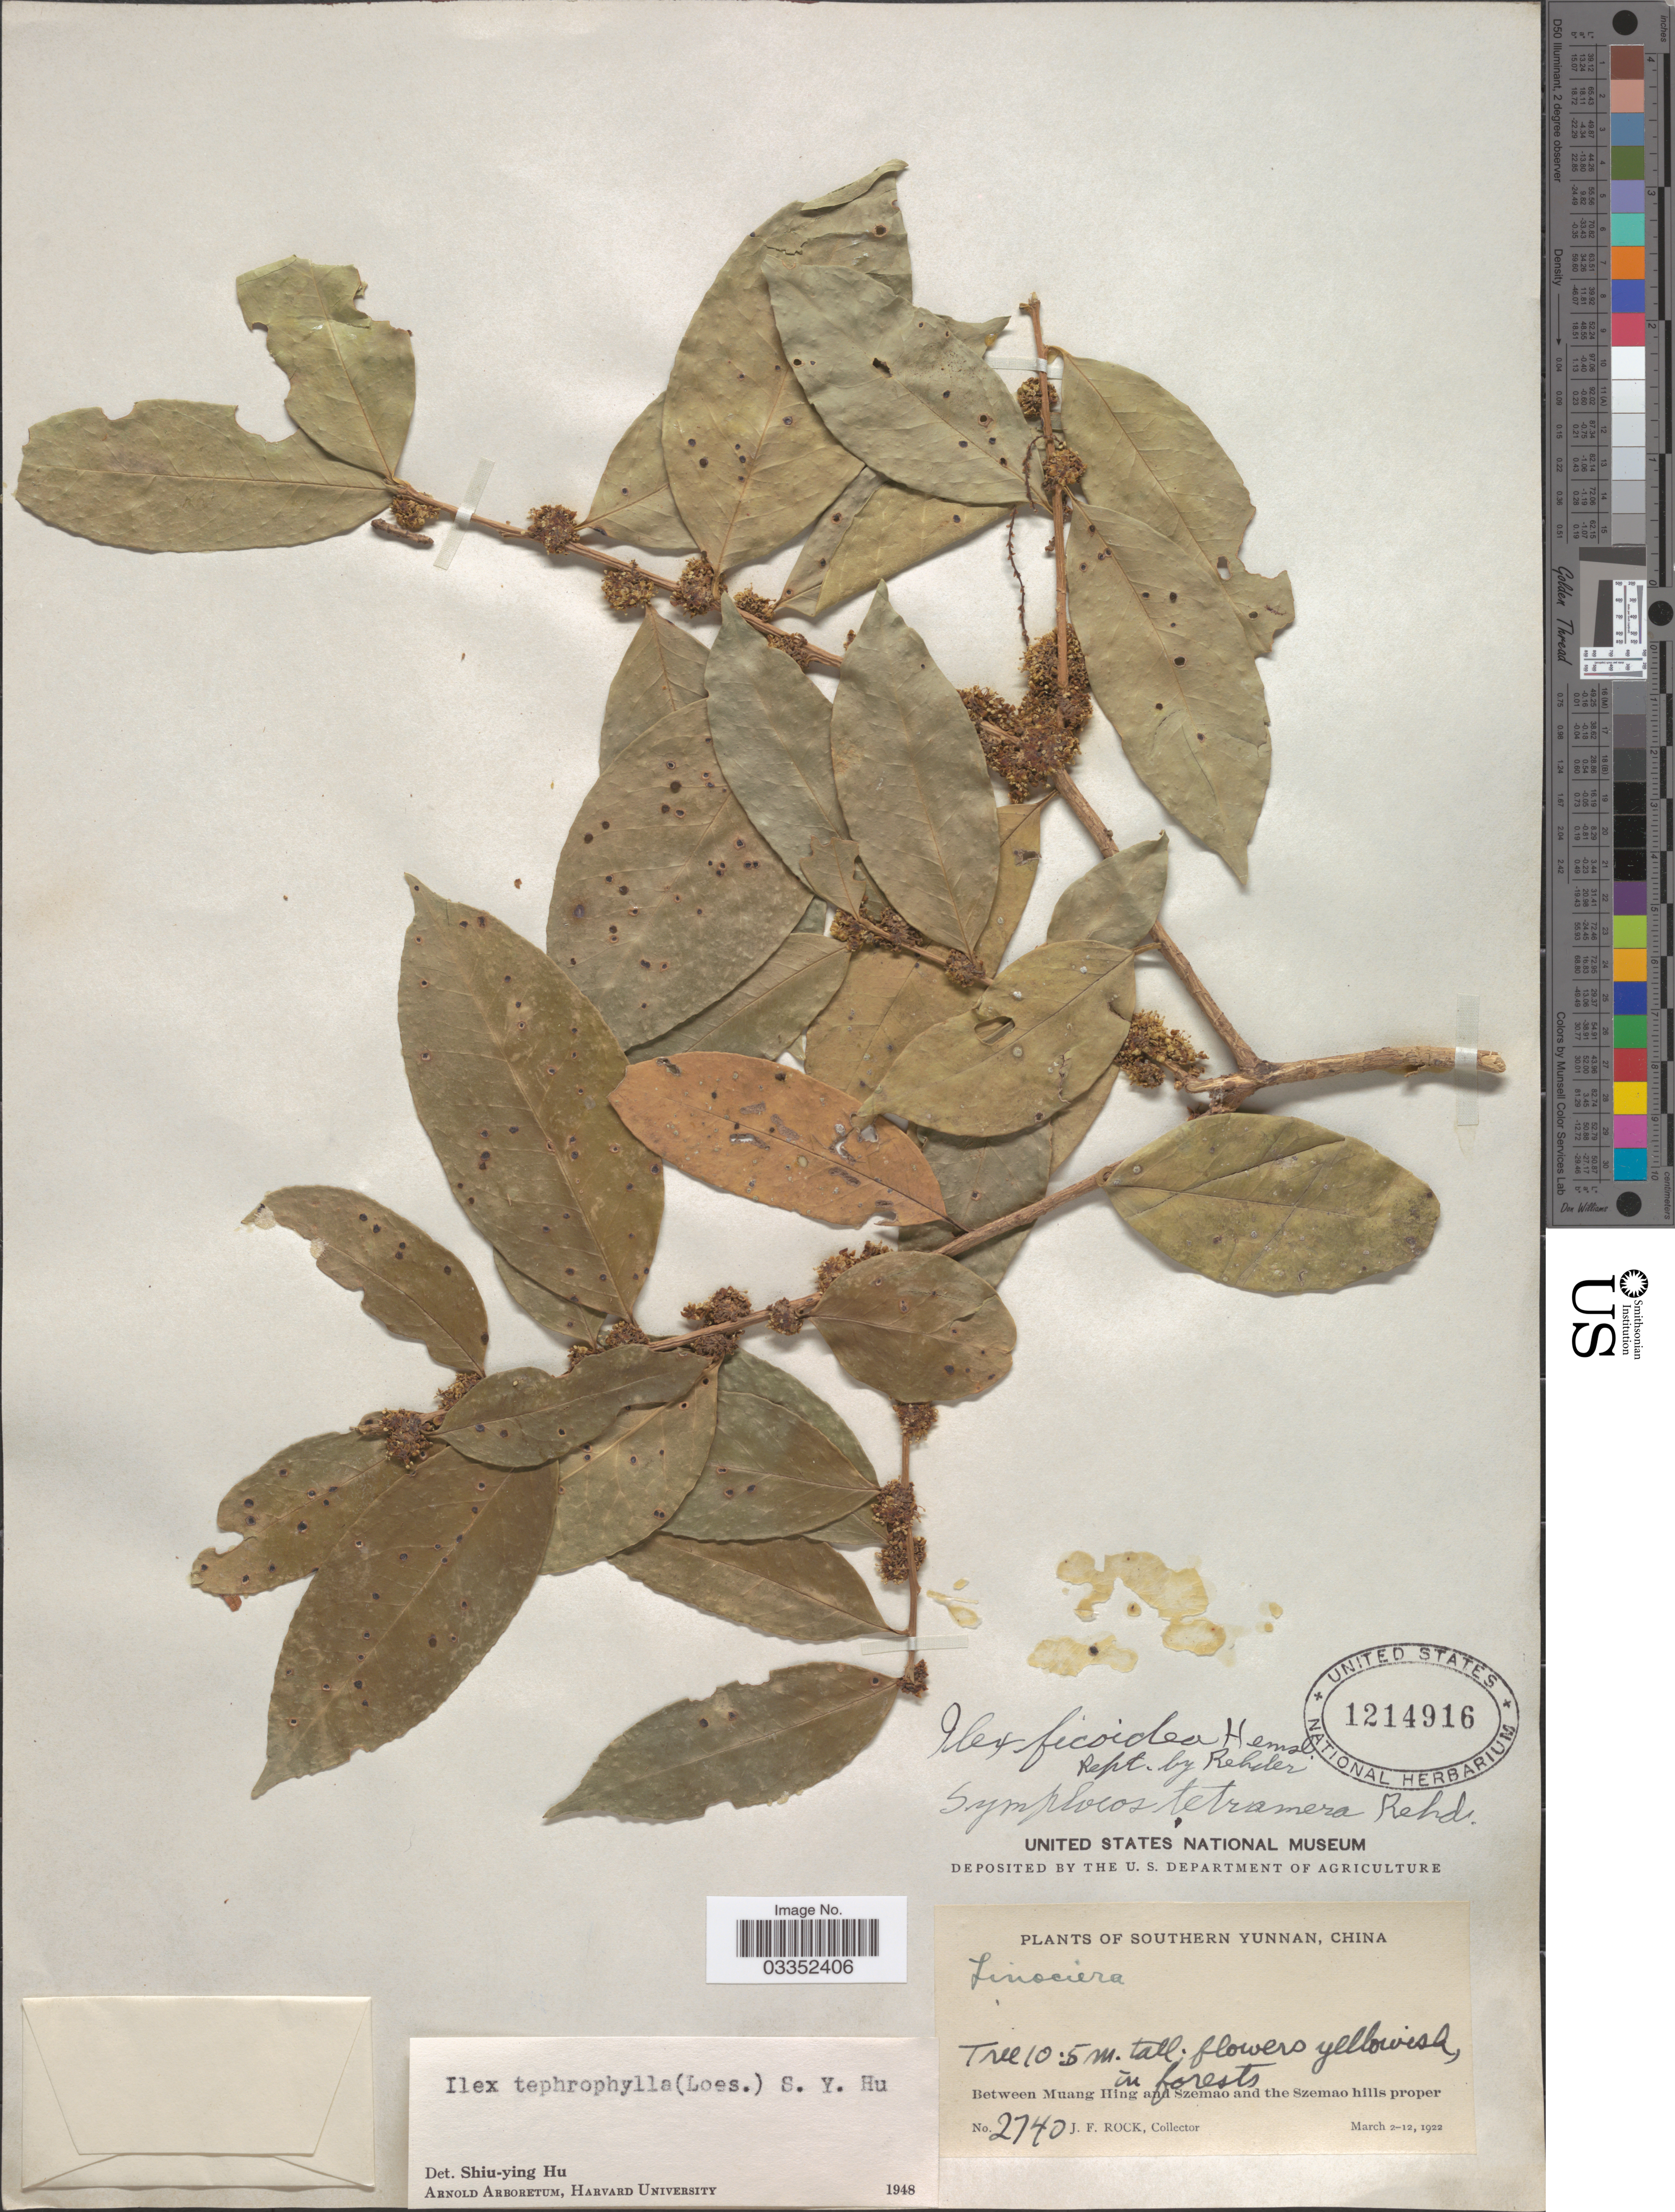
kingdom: Plantae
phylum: Tracheophyta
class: Magnoliopsida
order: Aquifoliales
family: Aquifoliaceae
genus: Ilex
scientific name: Ilex tephrophylla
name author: (Loes.) S.Y. Hu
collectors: J. Rock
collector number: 2740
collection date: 1922-03-02/1922-03-12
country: China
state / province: Yunnan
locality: Southern Yunnan, Between Muang Hing and Szemao and the Szemao hills proper.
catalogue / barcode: US 1214916